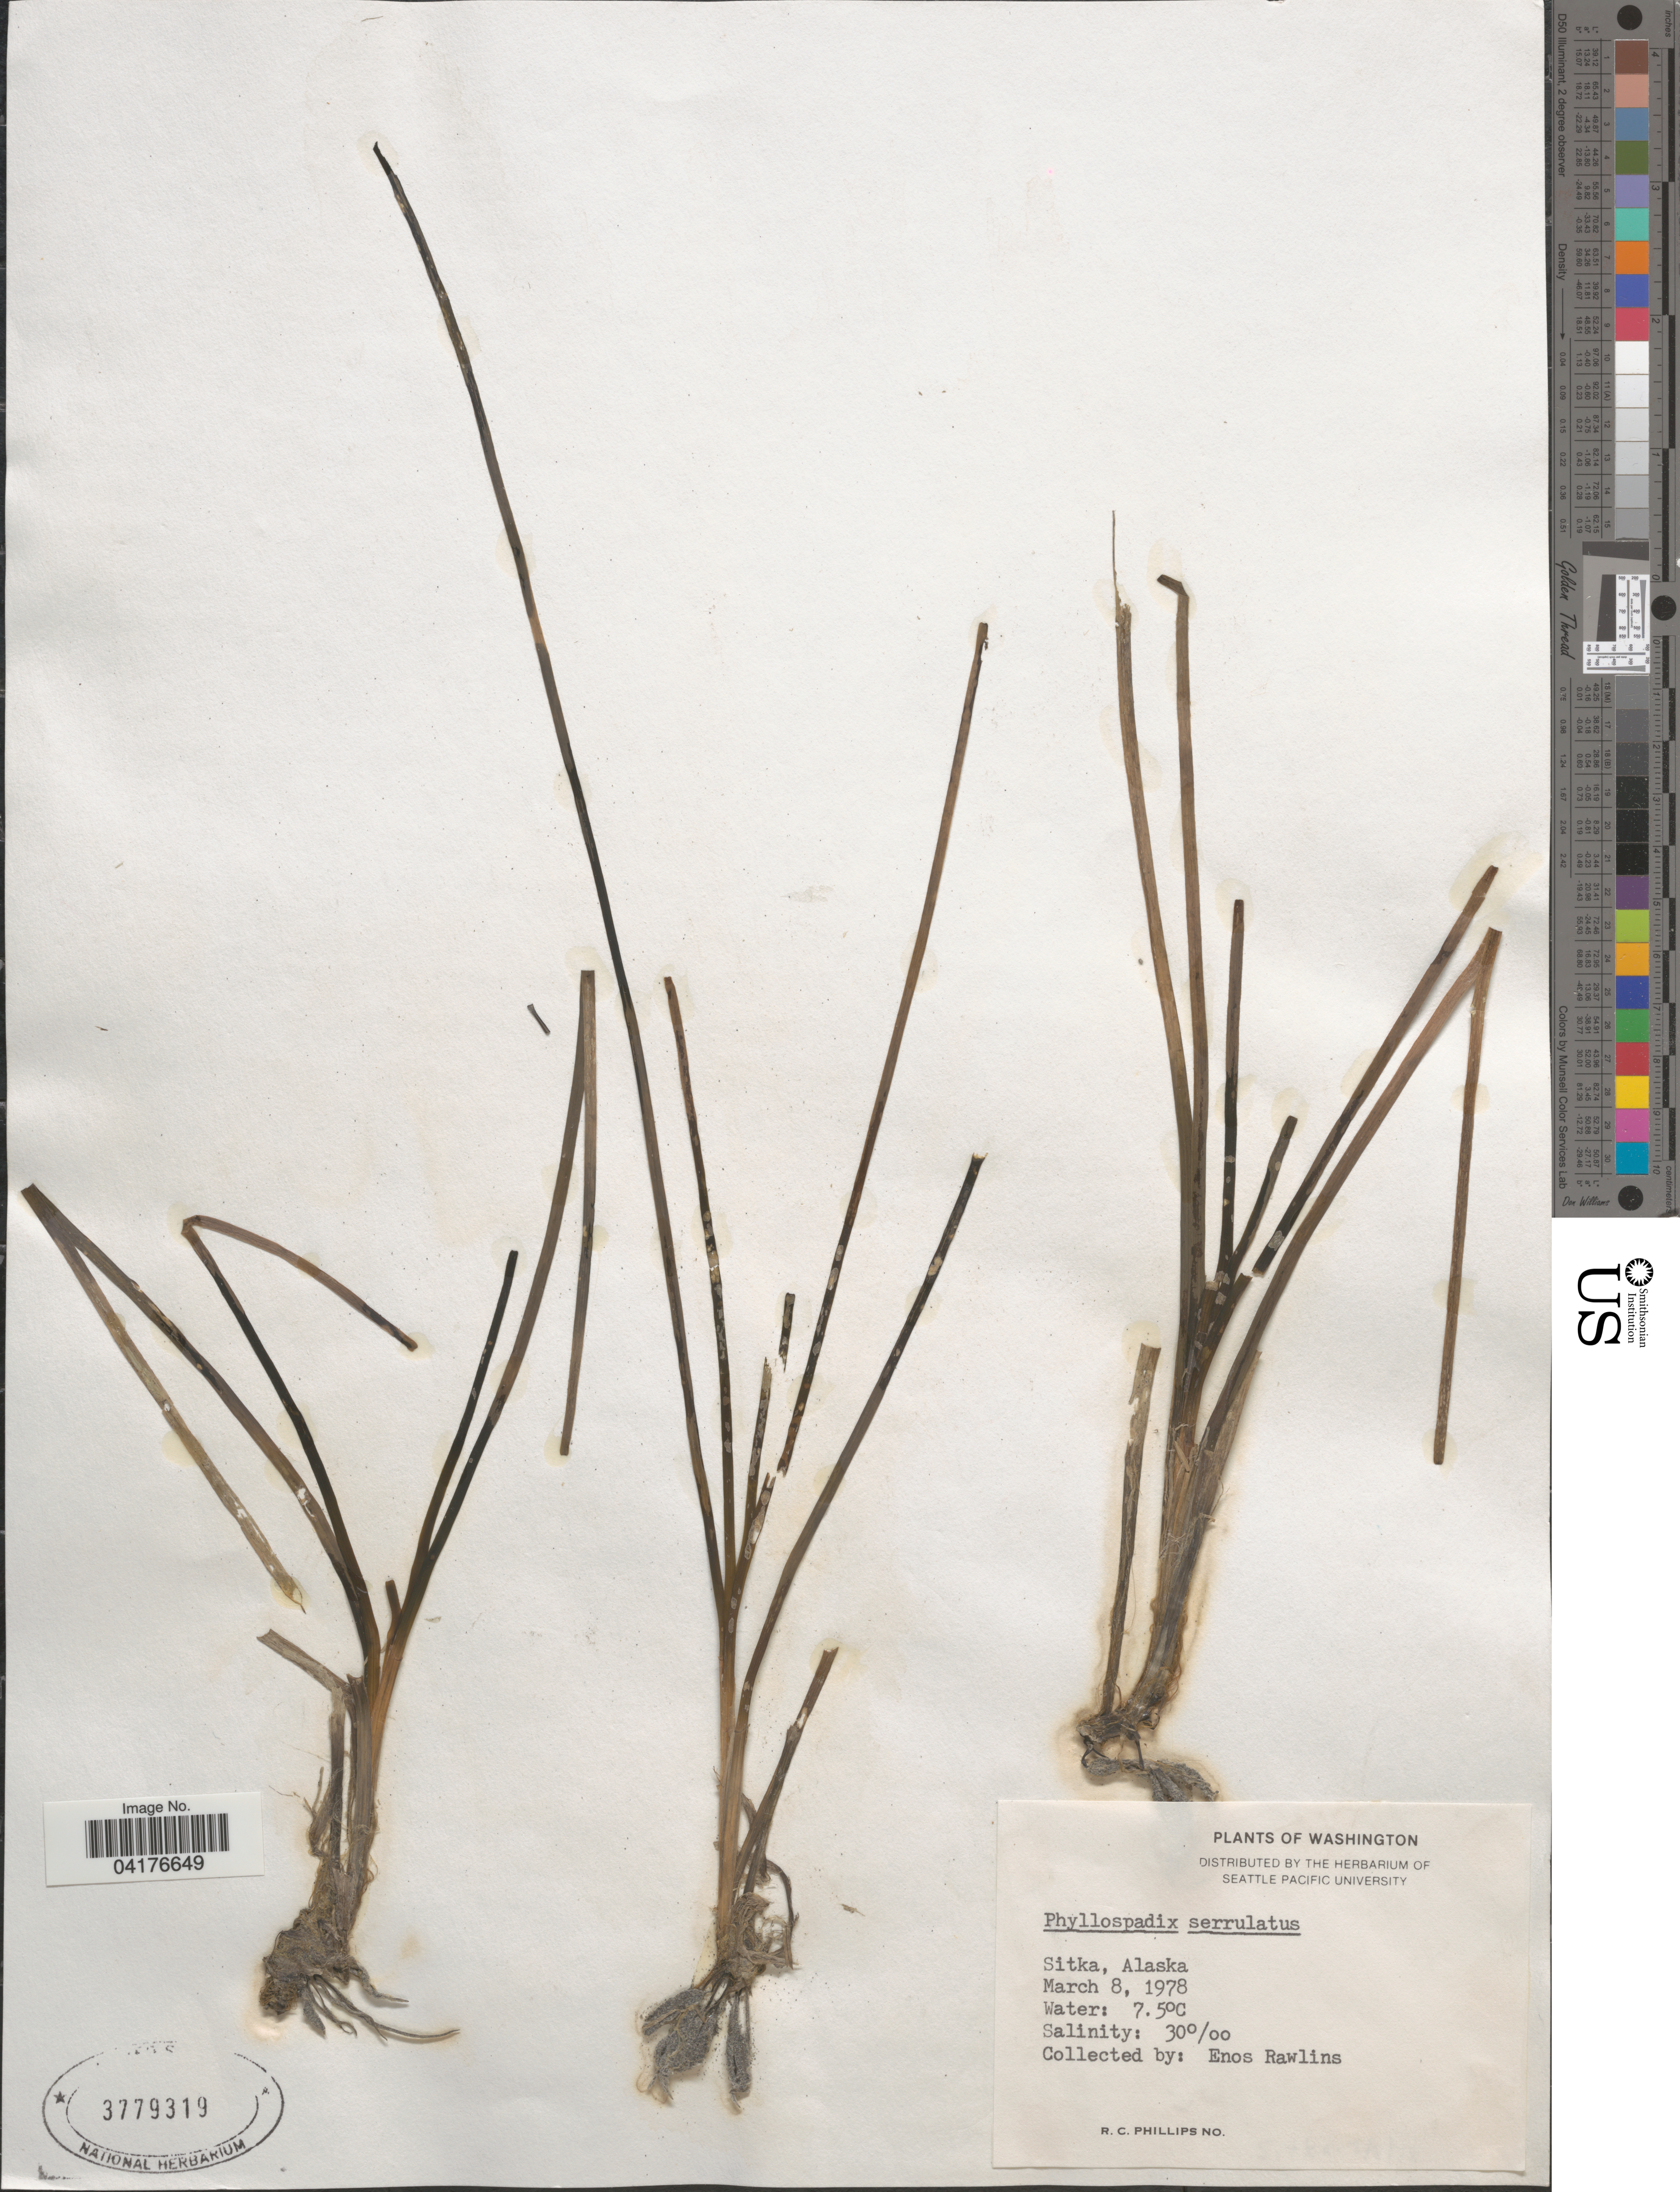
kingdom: Plantae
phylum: Tracheophyta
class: Liliopsida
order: Alismatales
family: Zosteraceae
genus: Phyllospadix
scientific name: Phyllospadix serrulatus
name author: Rupr.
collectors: E. Rawlins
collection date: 1978-03-08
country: United States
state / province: Alaska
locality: Sitka.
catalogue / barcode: US 3779319